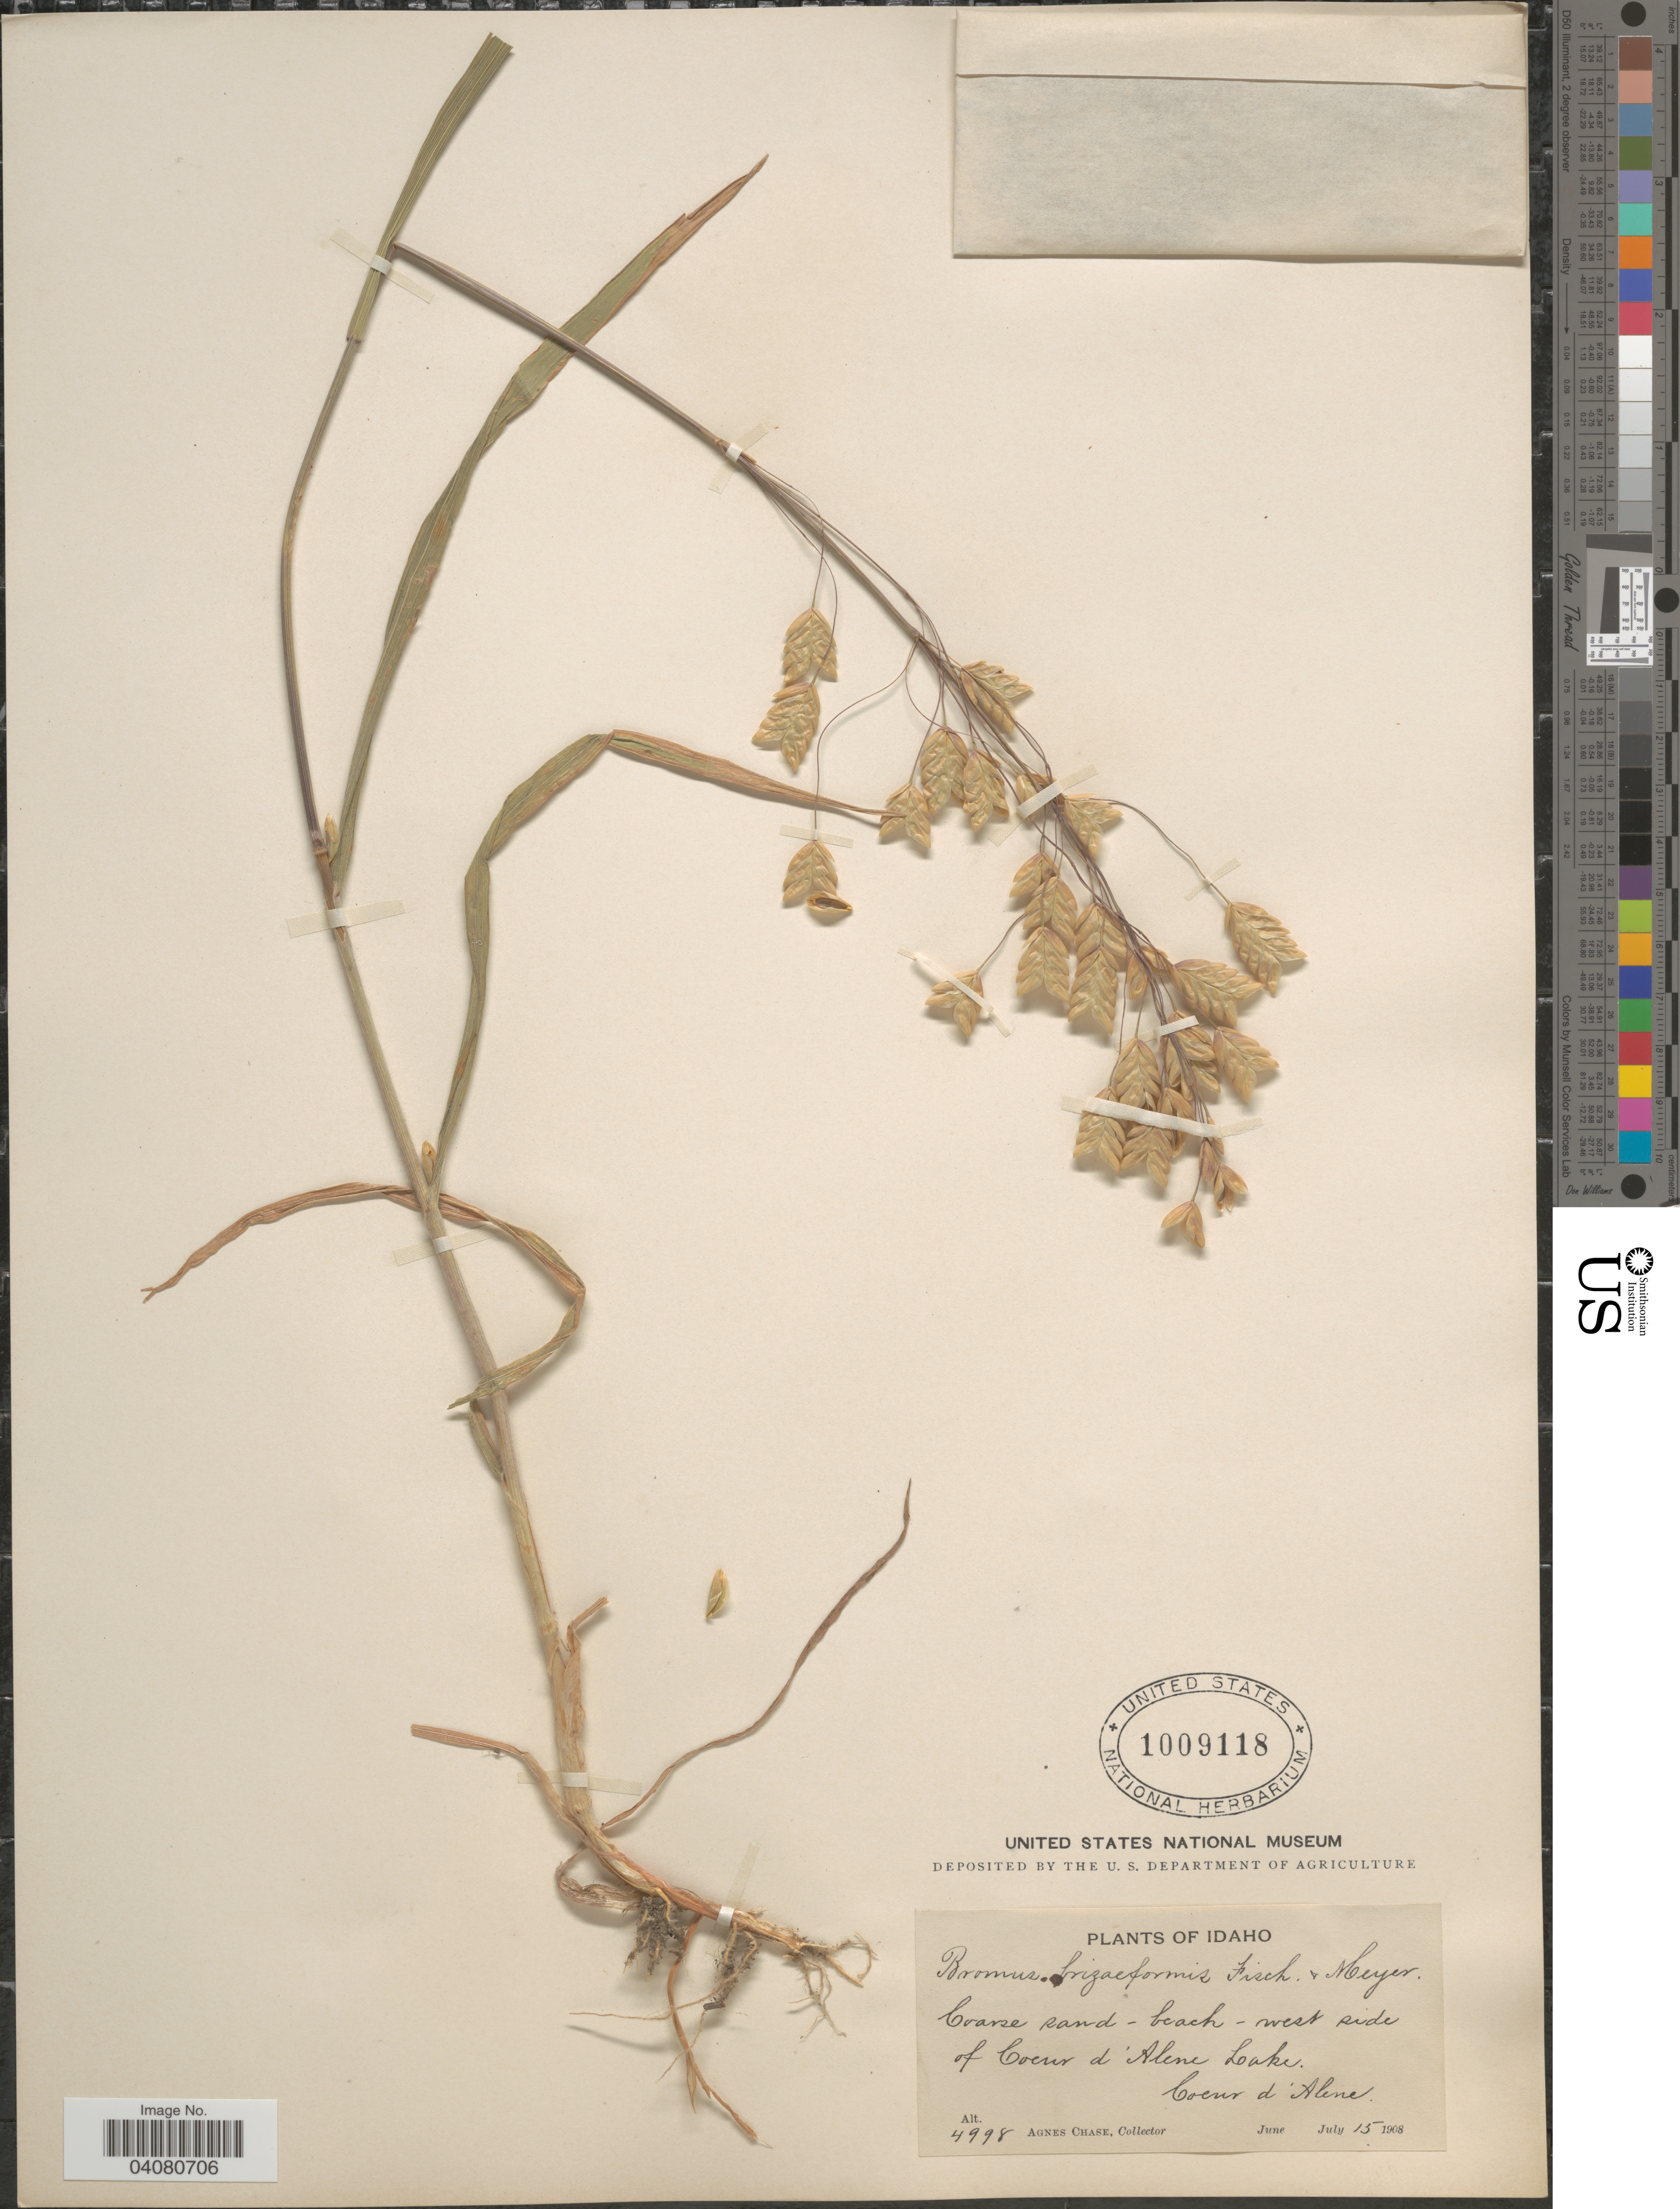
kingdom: Plantae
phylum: Tracheophyta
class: Liliopsida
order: Poales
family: Poaceae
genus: Bromus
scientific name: Bromus briziformis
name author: Fisch. & C.A. Mey.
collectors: A. Chase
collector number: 4998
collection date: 1908-07-15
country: United States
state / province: Idaho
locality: West side of Coeur d' Alene Lake. Coeur d' Alene.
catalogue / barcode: US 1009118